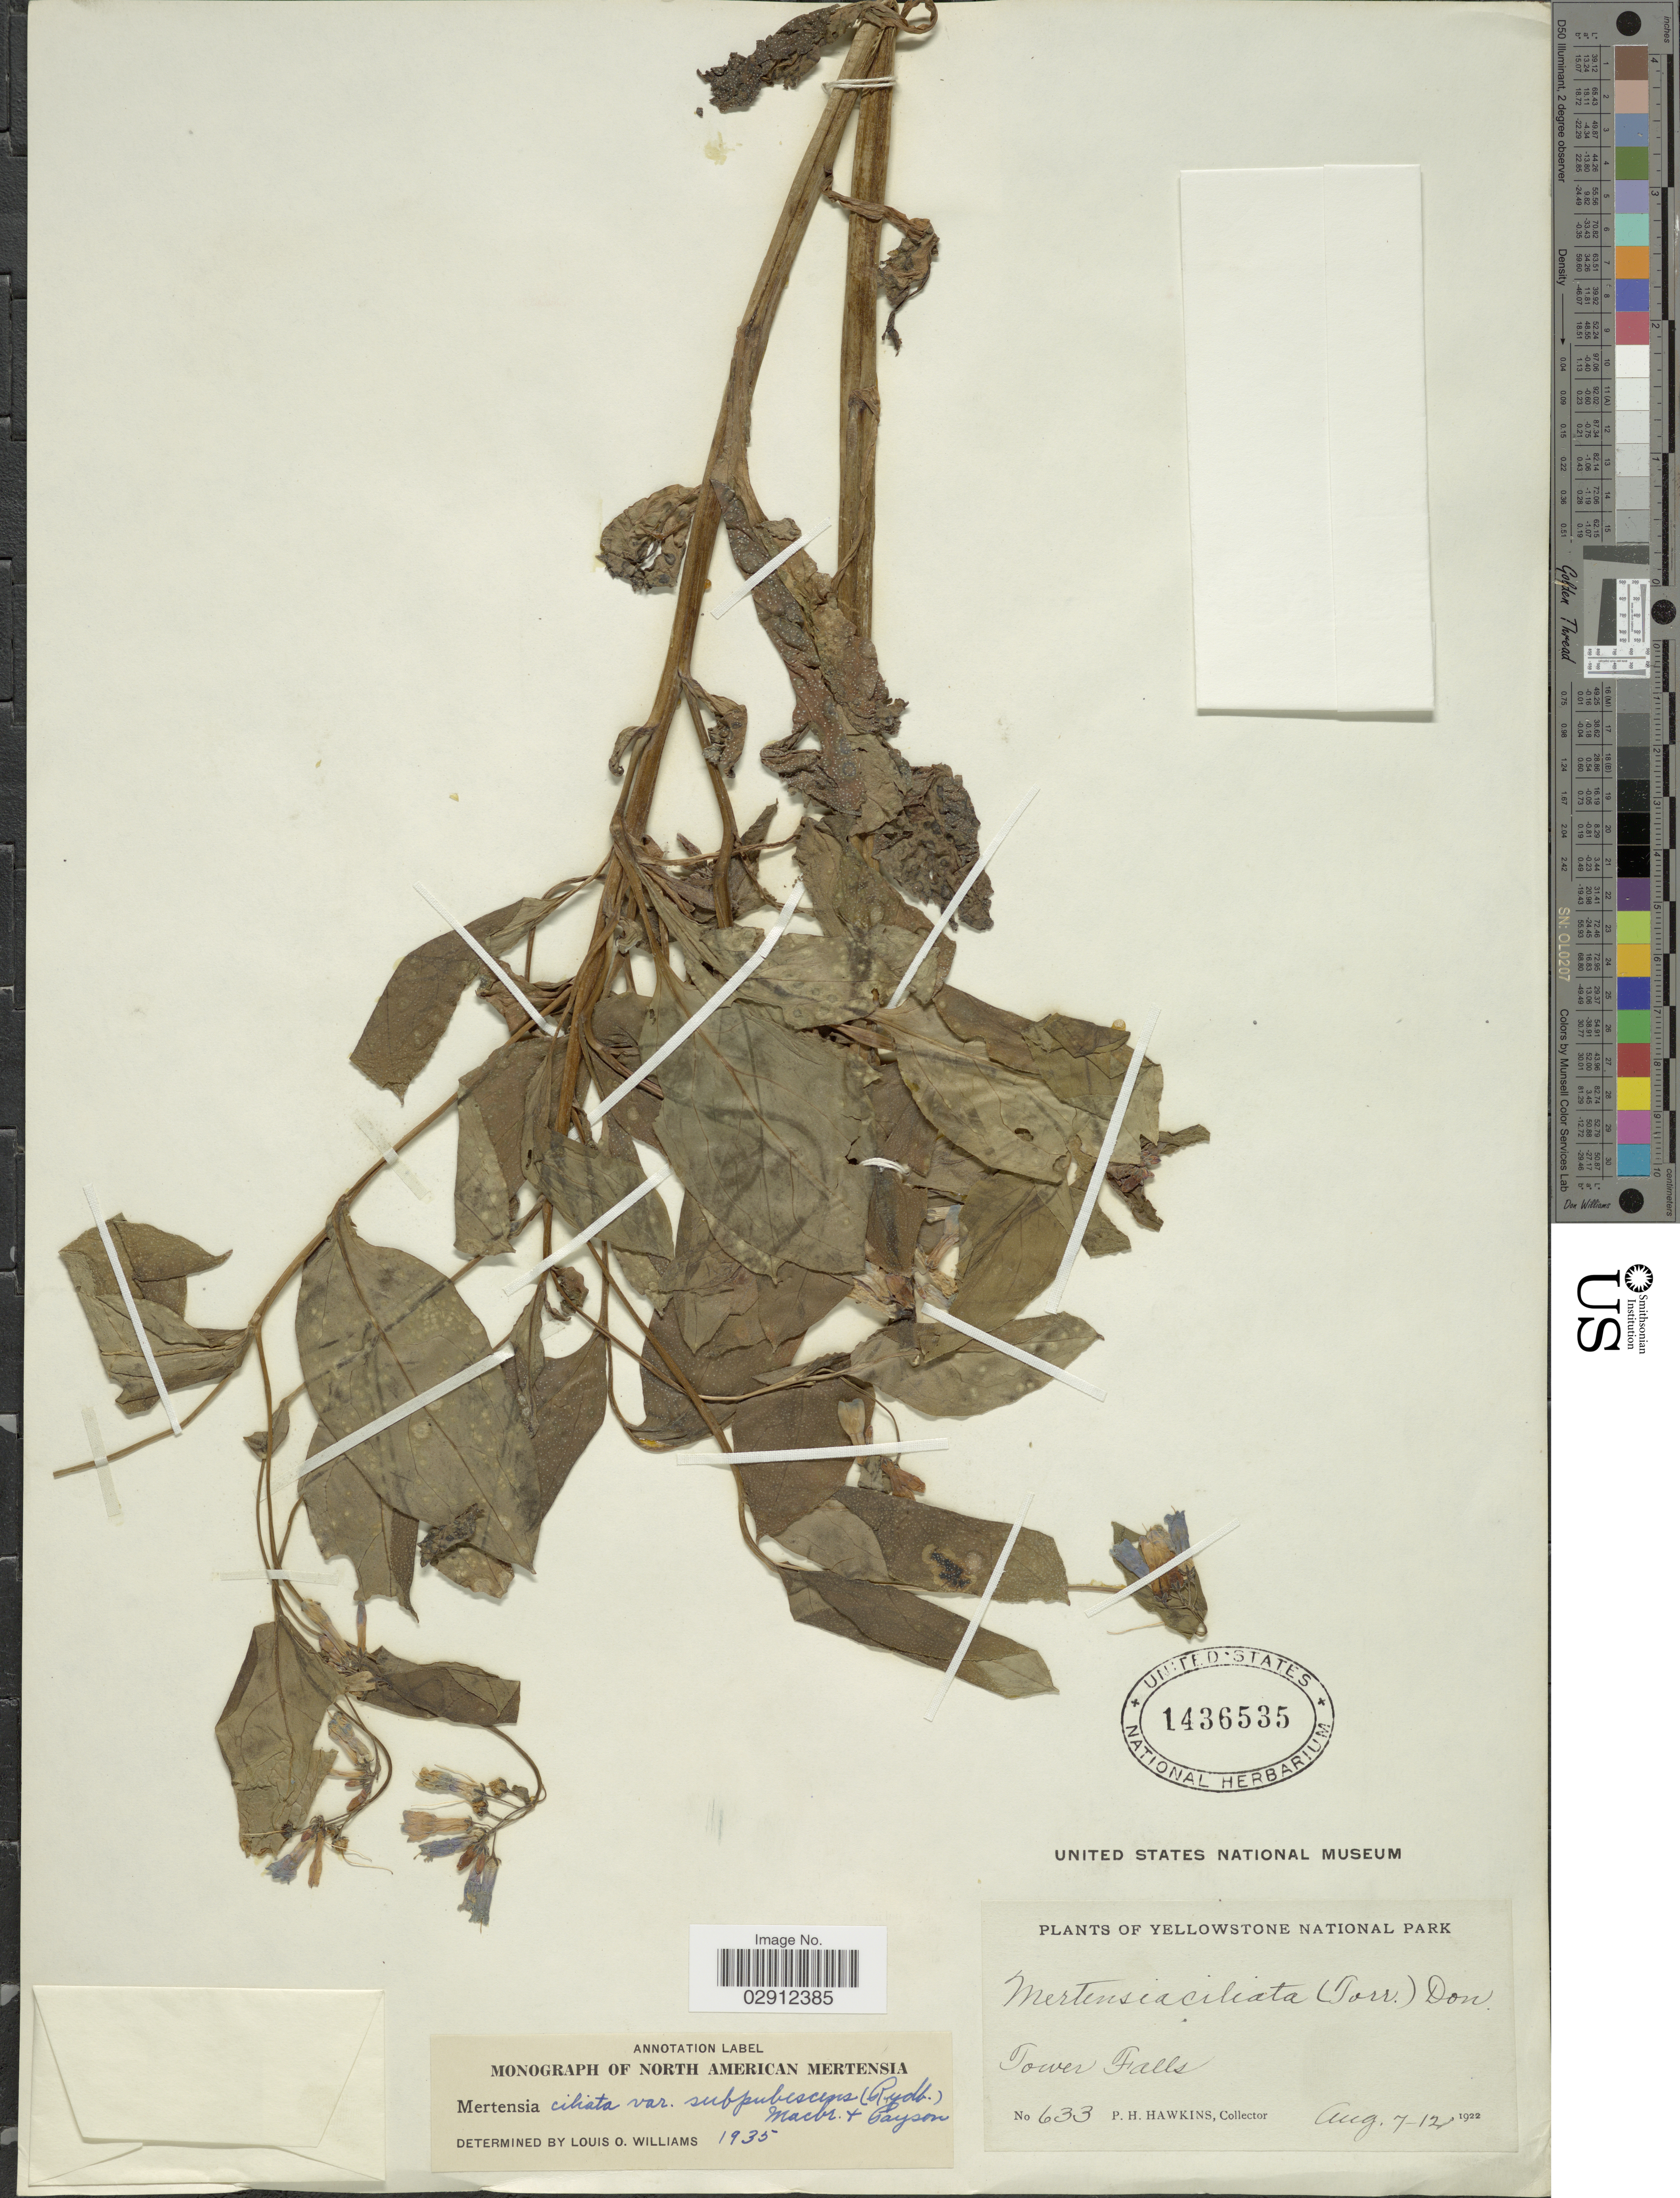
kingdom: Plantae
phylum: Tracheophyta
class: Magnoliopsida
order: Boraginales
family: Boraginaceae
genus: Mertensia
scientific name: Mertensia ciliata var. subpubescens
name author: (Rydb.) J.F. Macbr. & Payson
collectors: P. Hawkins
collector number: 633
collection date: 1922-08-07/1922-08-12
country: United States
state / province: Wyoming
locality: Yellowstone National Park. Tower Falls.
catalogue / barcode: US 1436535